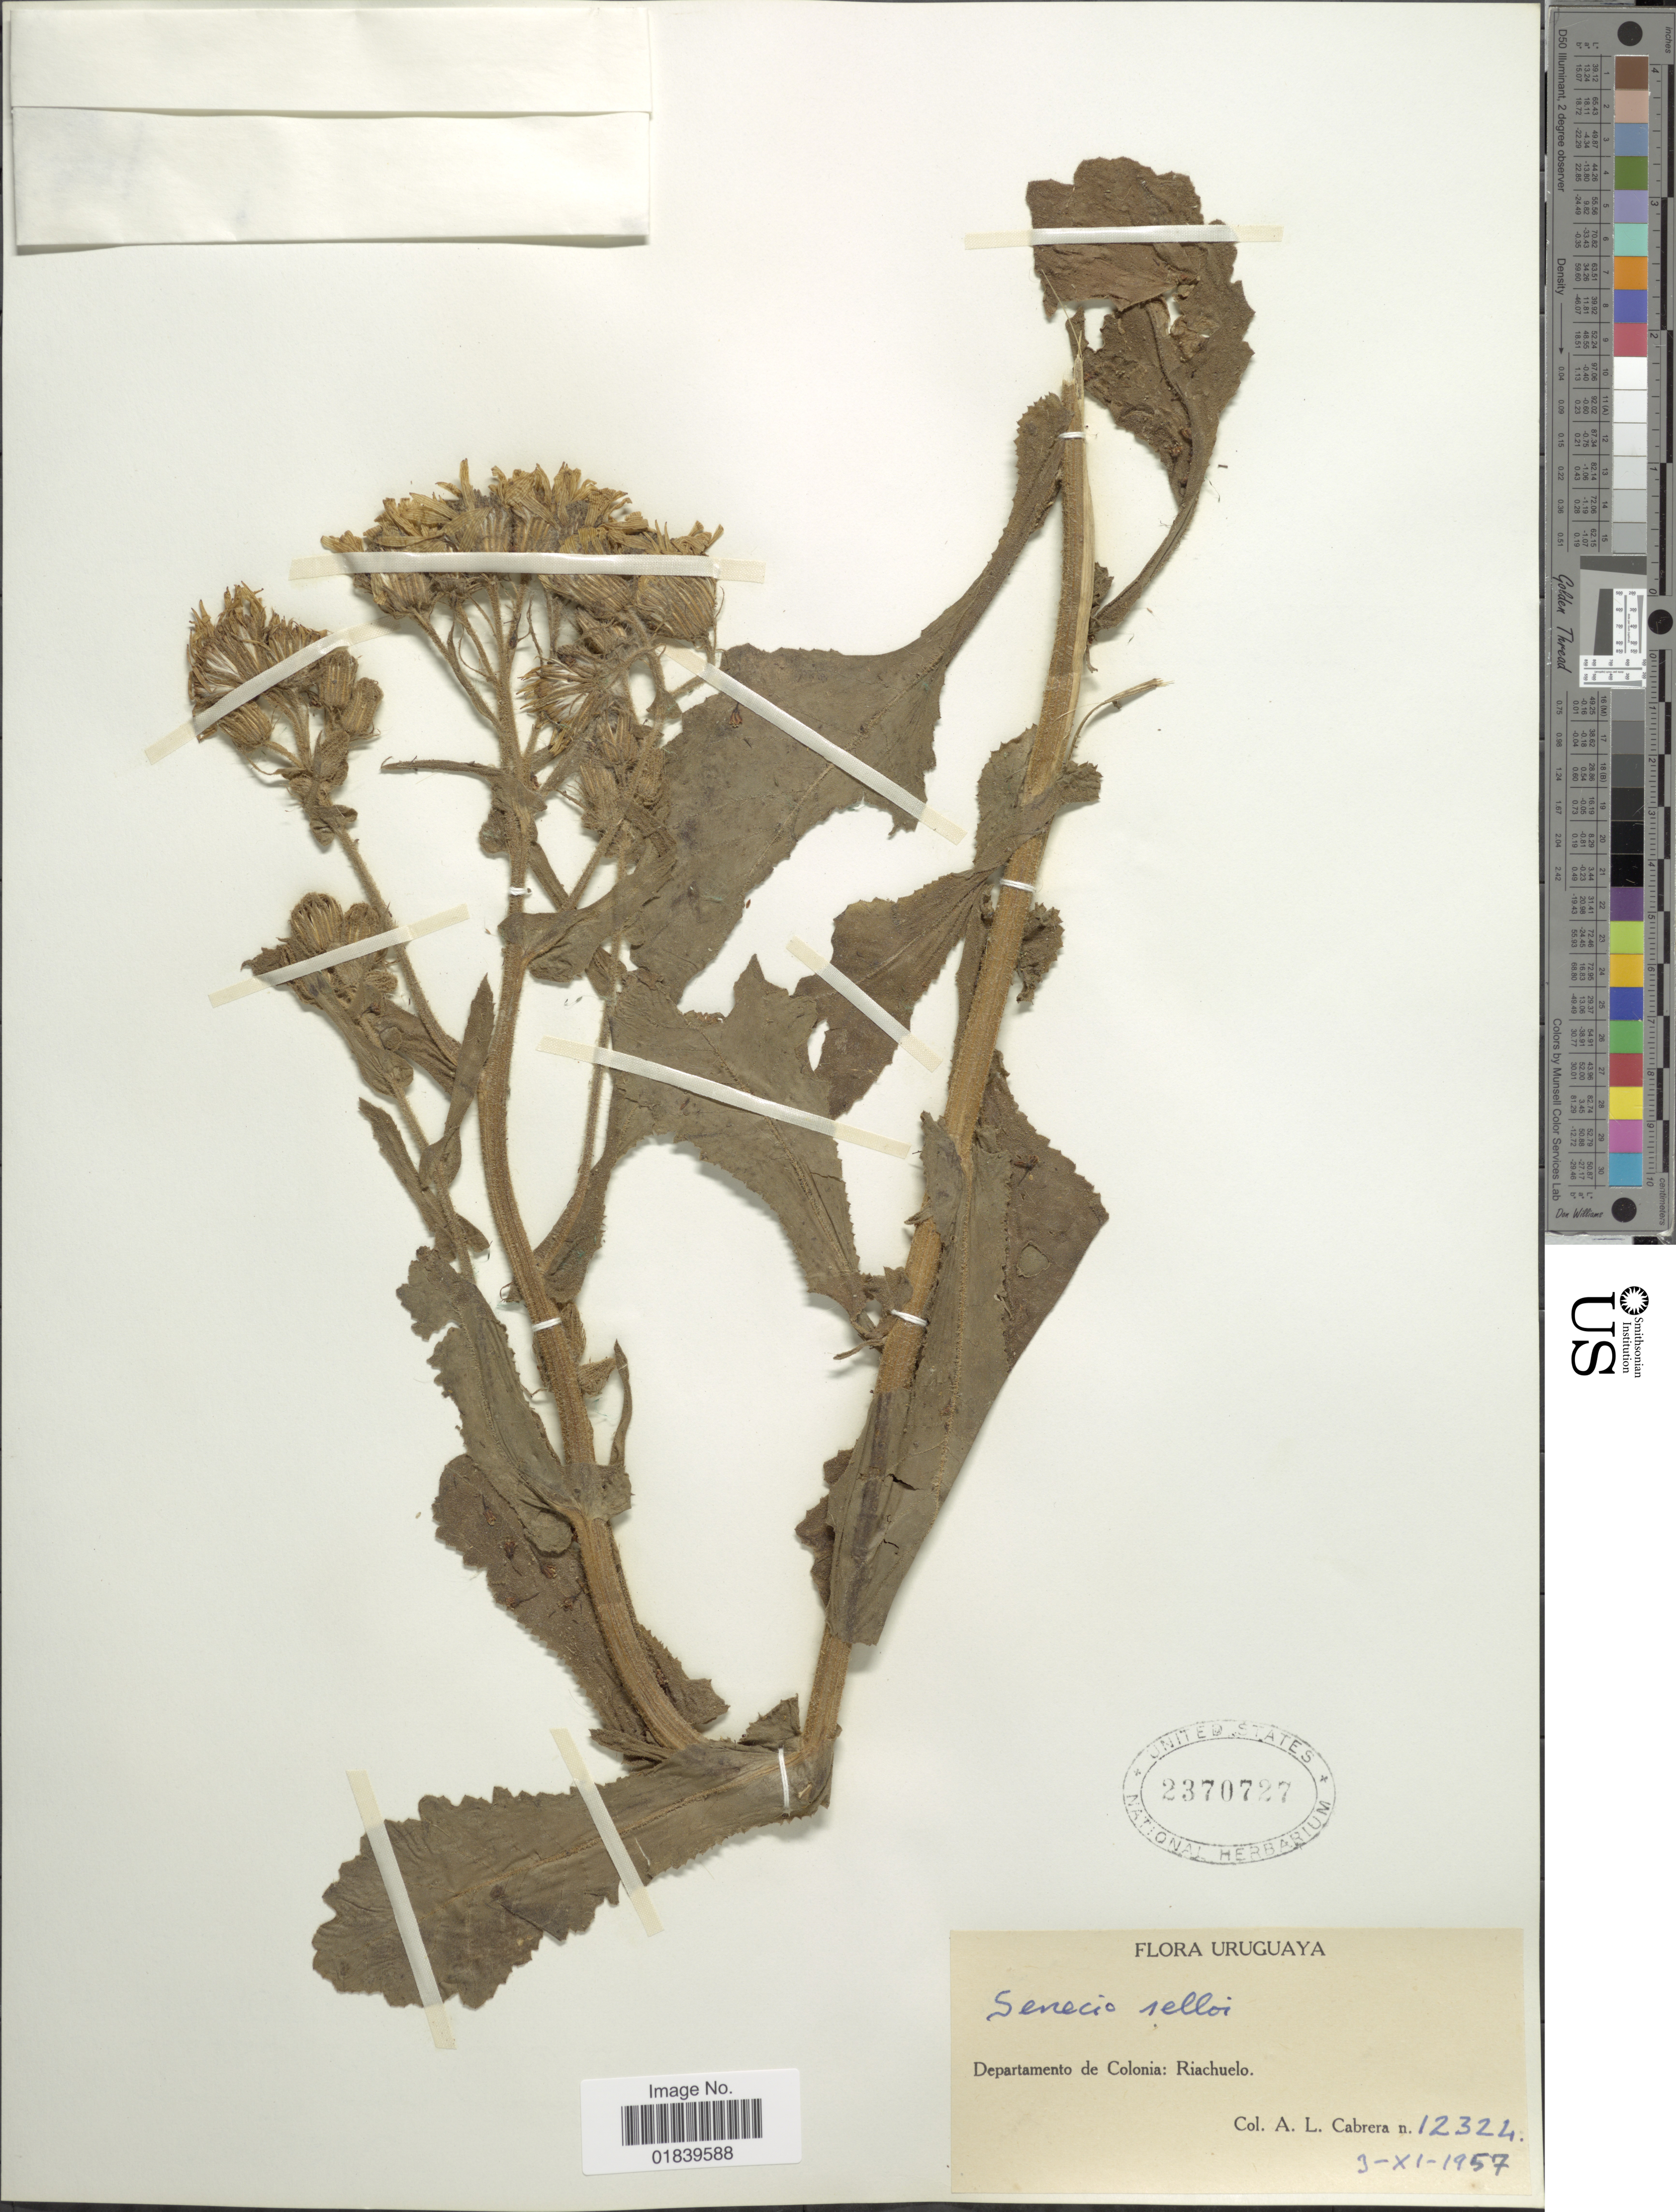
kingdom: Plantae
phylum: Tracheophyta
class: Magnoliopsida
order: Asterales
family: Asteraceae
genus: Senecio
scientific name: Senecio selloi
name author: (Spreng.) DC.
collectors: A. L. Cabrera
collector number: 12324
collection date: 1957-11-03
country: Uruguay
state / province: Colonia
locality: Departamento de Colonia: Riachuelo.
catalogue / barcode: US 2370727